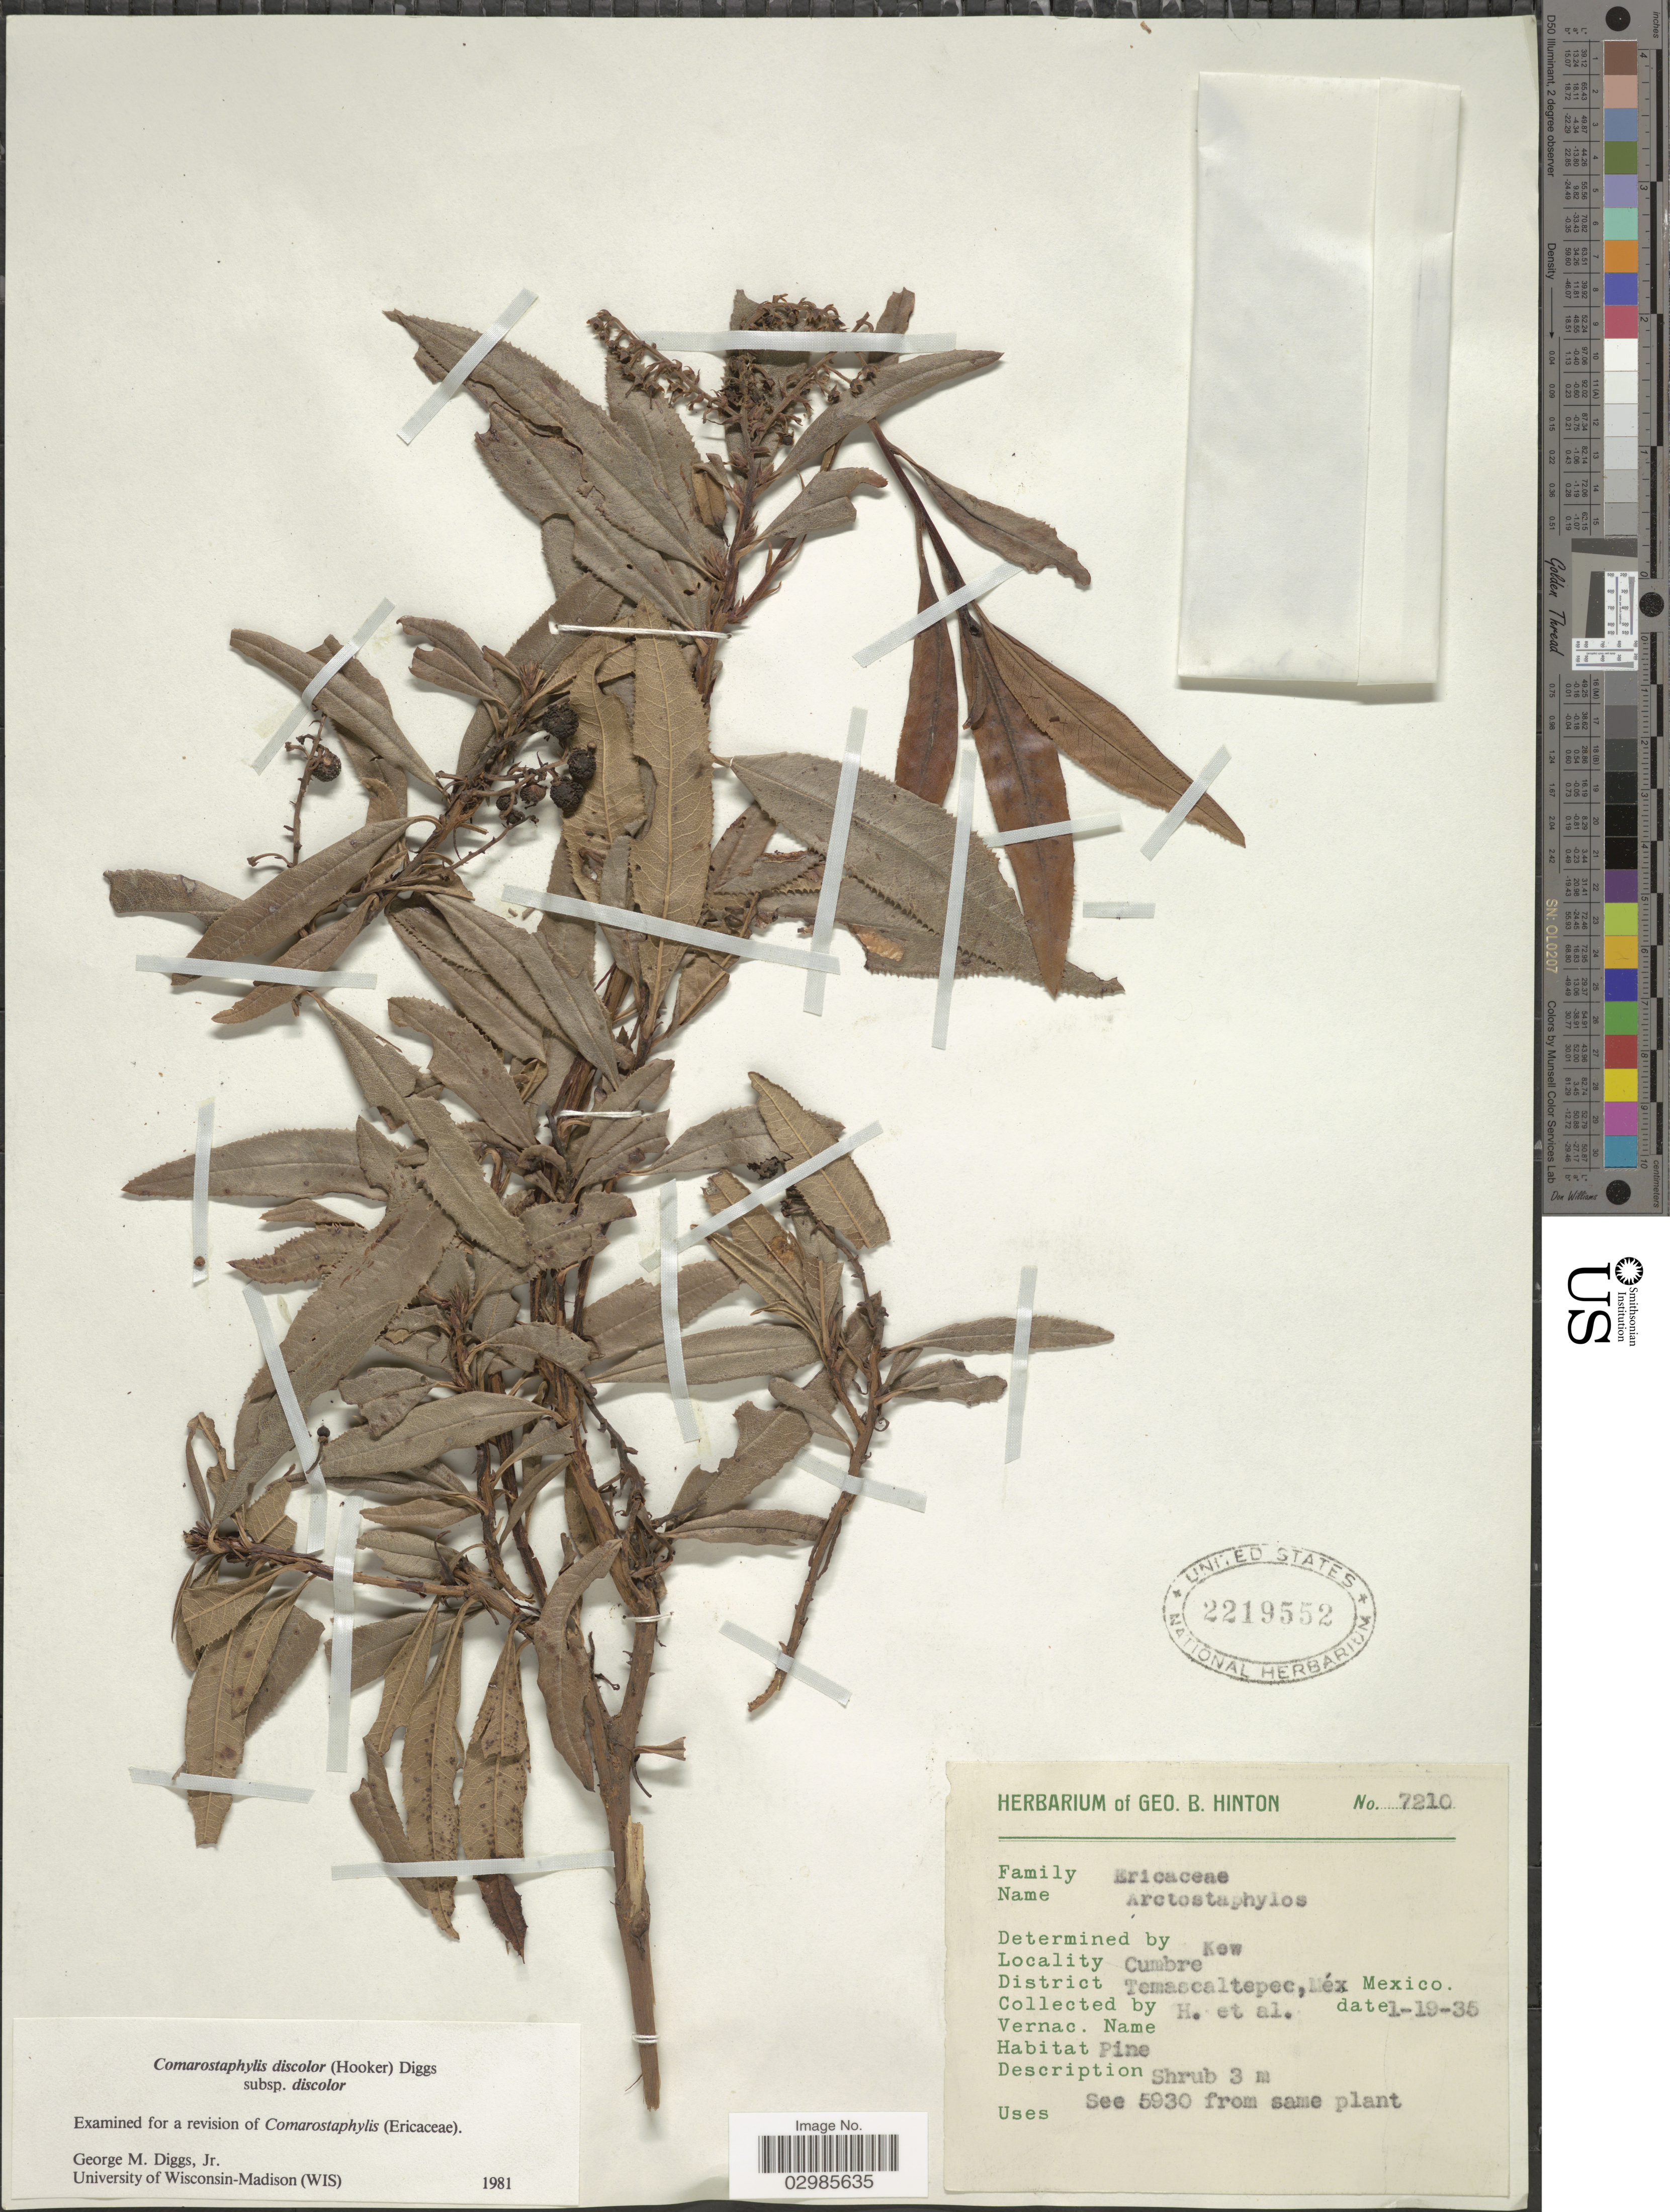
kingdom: Plantae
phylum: Tracheophyta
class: Magnoliopsida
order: Ericales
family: Ericaceae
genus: Comarostaphylis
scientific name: Comarostaphylis discolor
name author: (Hook.) Diggs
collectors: G. B. Hinton & et al.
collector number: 7210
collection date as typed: Transcribed d/m/y: 19/1/35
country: Mexico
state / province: México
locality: Cumbre, District Temascaltepec, Méx., Mexico.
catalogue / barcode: US 2219552